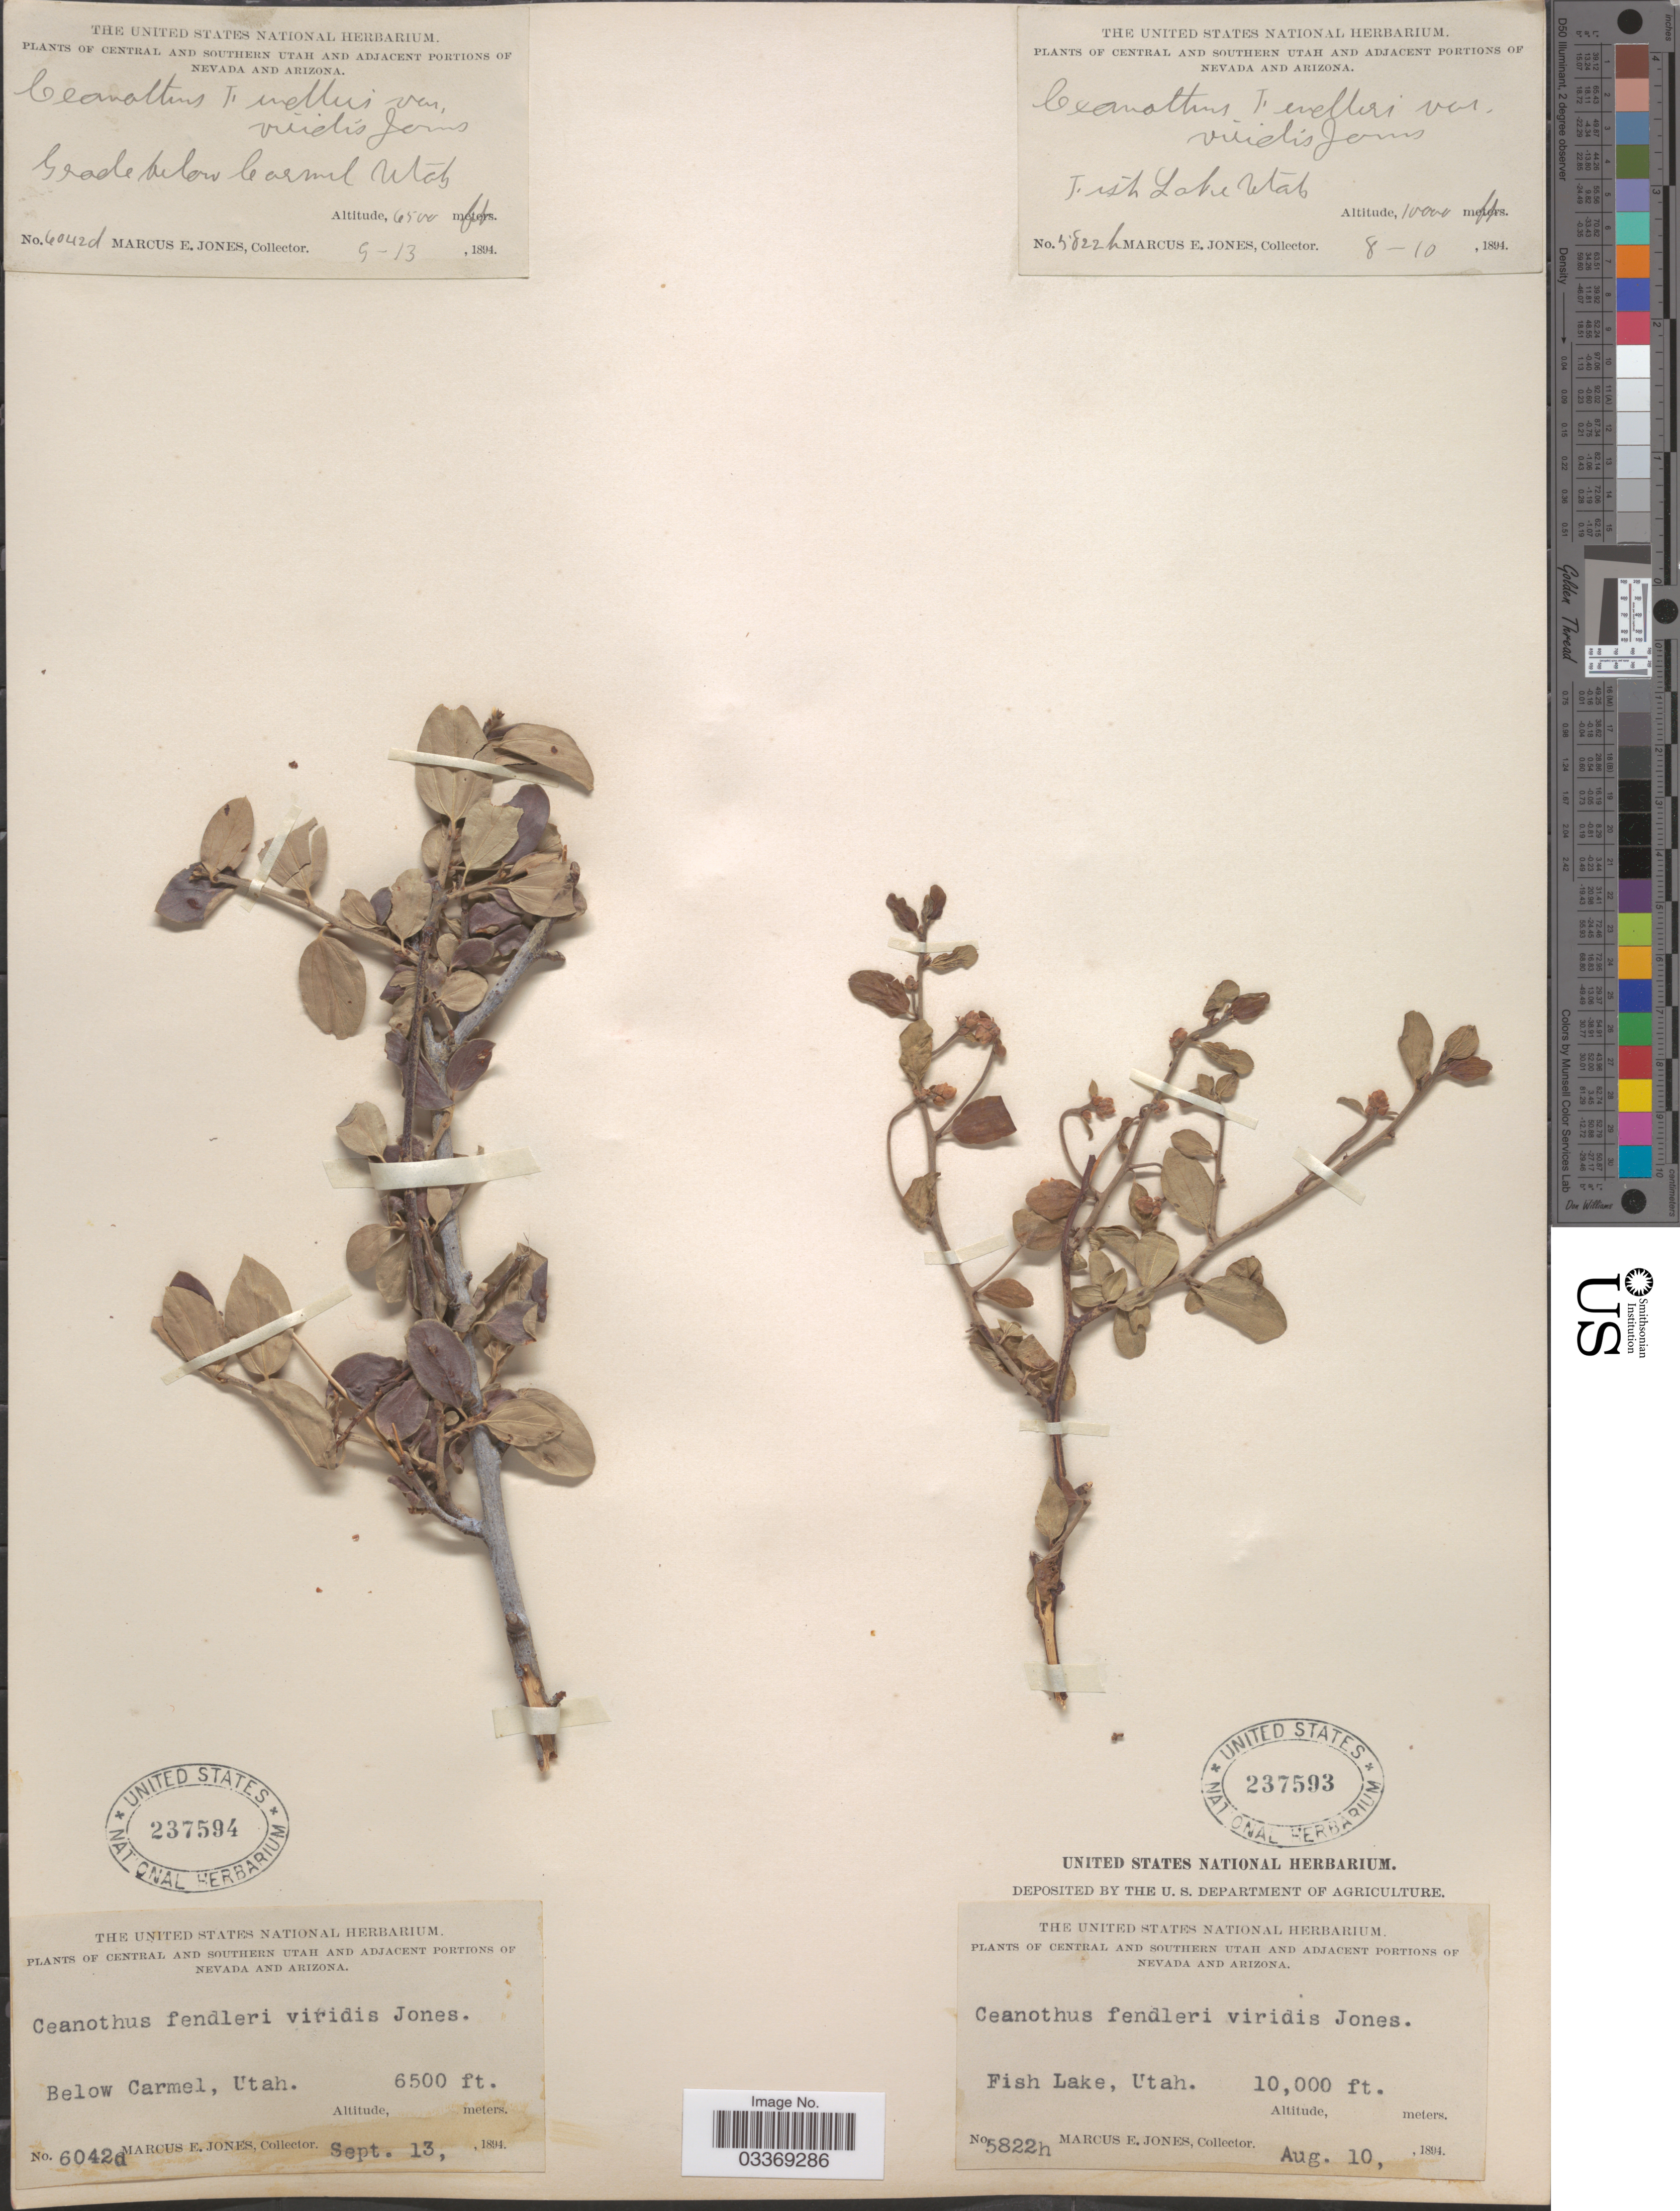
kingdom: Plantae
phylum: Tracheophyta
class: Magnoliopsida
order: Rosales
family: Rhamnaceae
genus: Ceanothus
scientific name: Ceanothus fendleri var. viridis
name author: A. Gray ex Trel.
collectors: M. E. Jones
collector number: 6042d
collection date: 1894-09-13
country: United States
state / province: Utah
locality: Central and Southern Utah, Grade below Carmel.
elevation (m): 1981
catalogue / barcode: US 237594